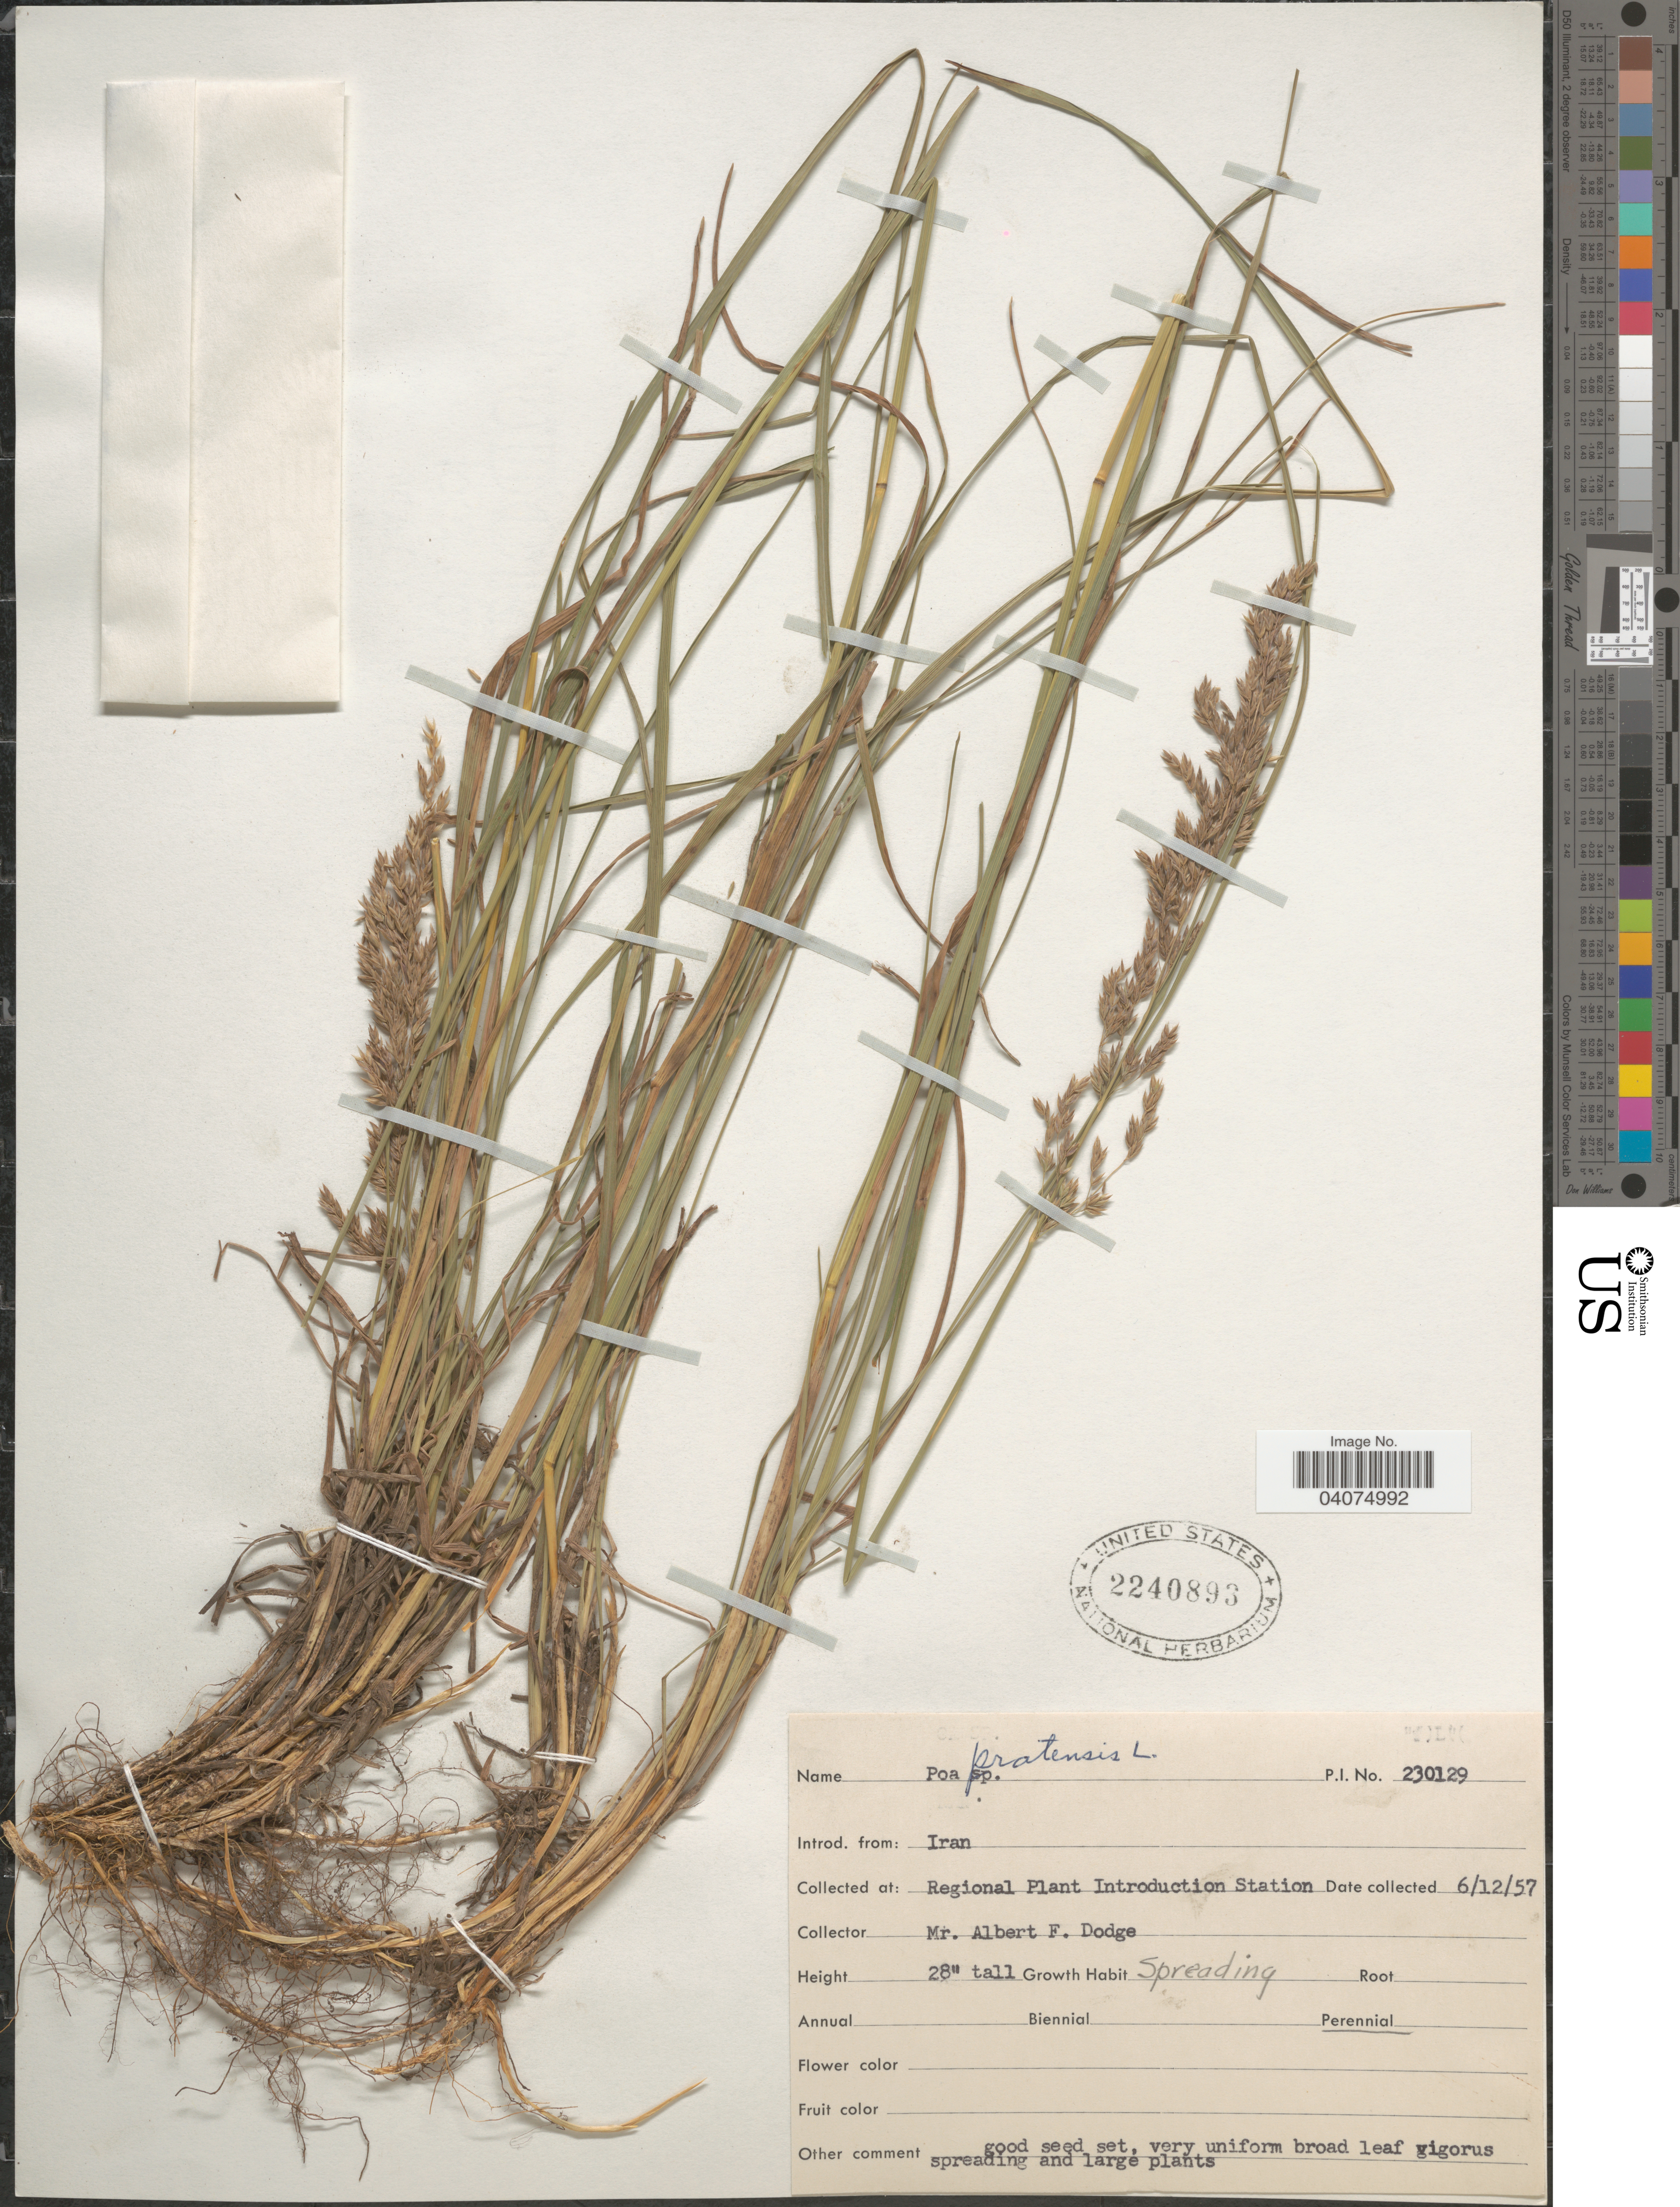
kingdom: Plantae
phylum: Tracheophyta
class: Liliopsida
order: Poales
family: Poaceae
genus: Poa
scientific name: Poa pratensis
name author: L.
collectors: A. Dodge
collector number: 230129?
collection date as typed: Transcribed d/m/y: 6/12/57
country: United States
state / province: Iowa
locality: Regional Plant Introduction Station.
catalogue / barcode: US 2240893